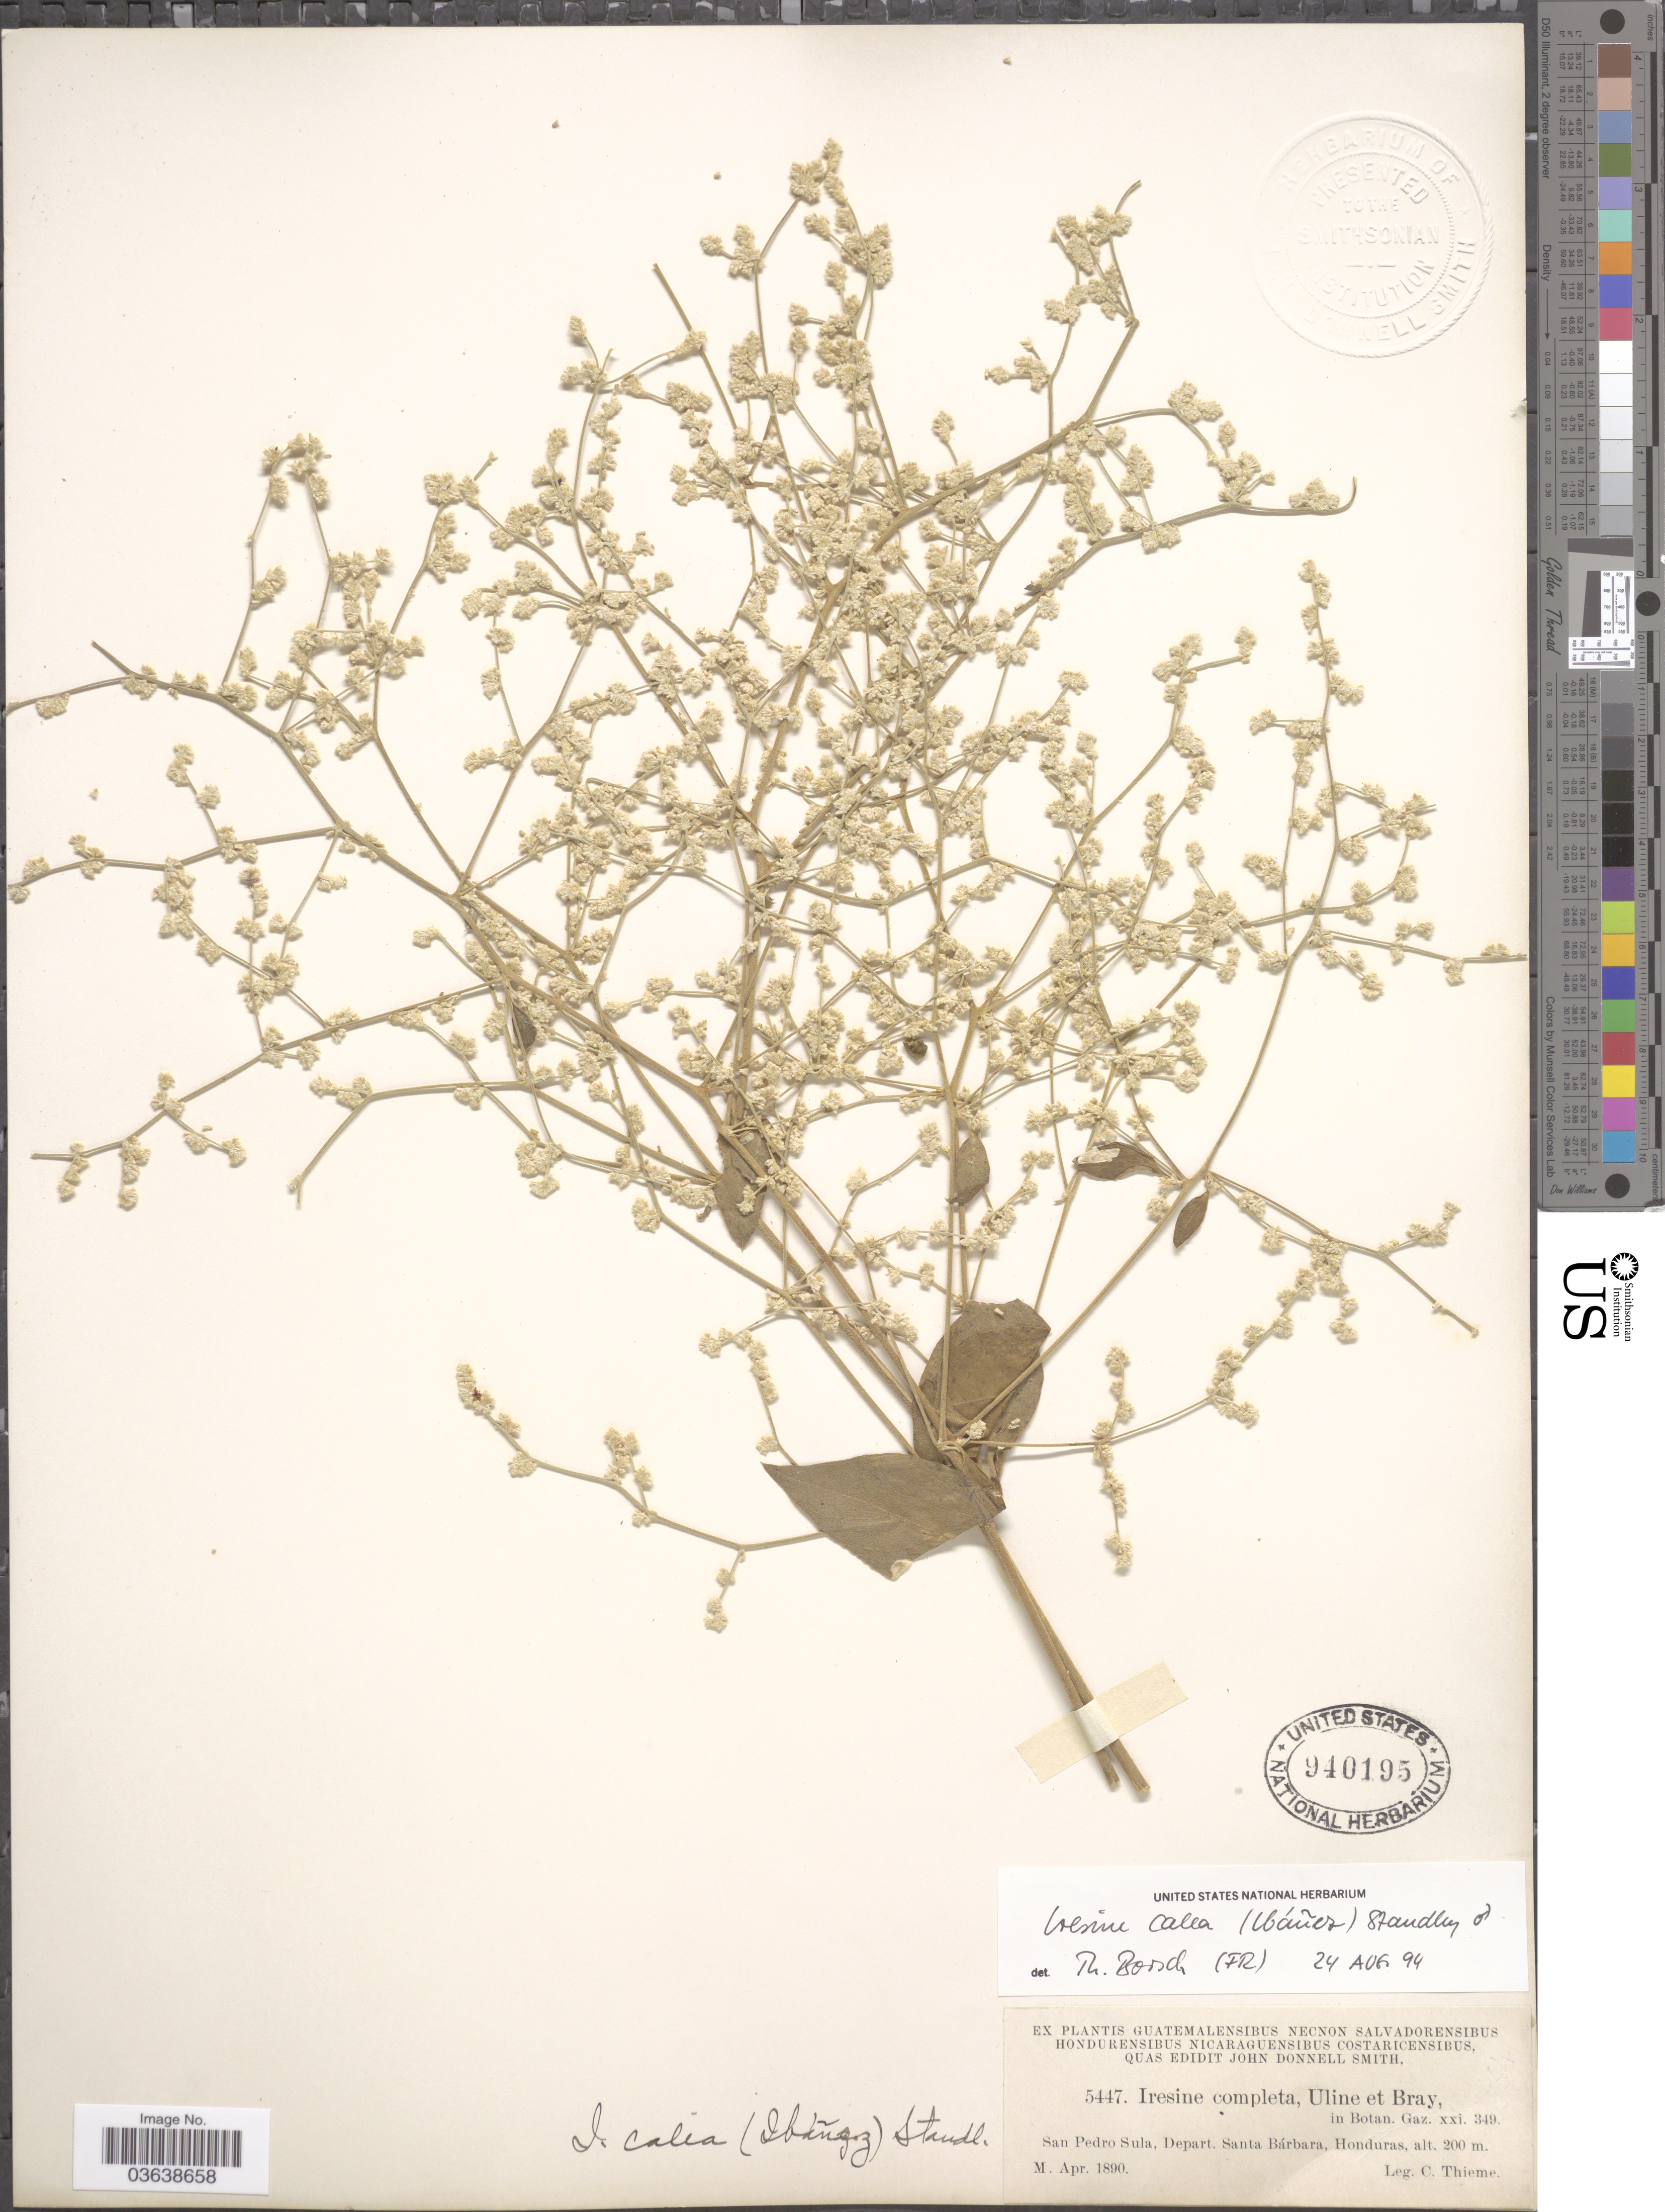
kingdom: Plantae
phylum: Tracheophyta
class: Magnoliopsida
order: Caryophyllales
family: Amaranthaceae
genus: Iresine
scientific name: Iresine calea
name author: (Ibáñez) Standl.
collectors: C. Thieme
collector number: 5447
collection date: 1890-04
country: Honduras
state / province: Santa Bárbara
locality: San Pedro Sula, Depart. Santa Bárbara.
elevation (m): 200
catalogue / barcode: US 940195